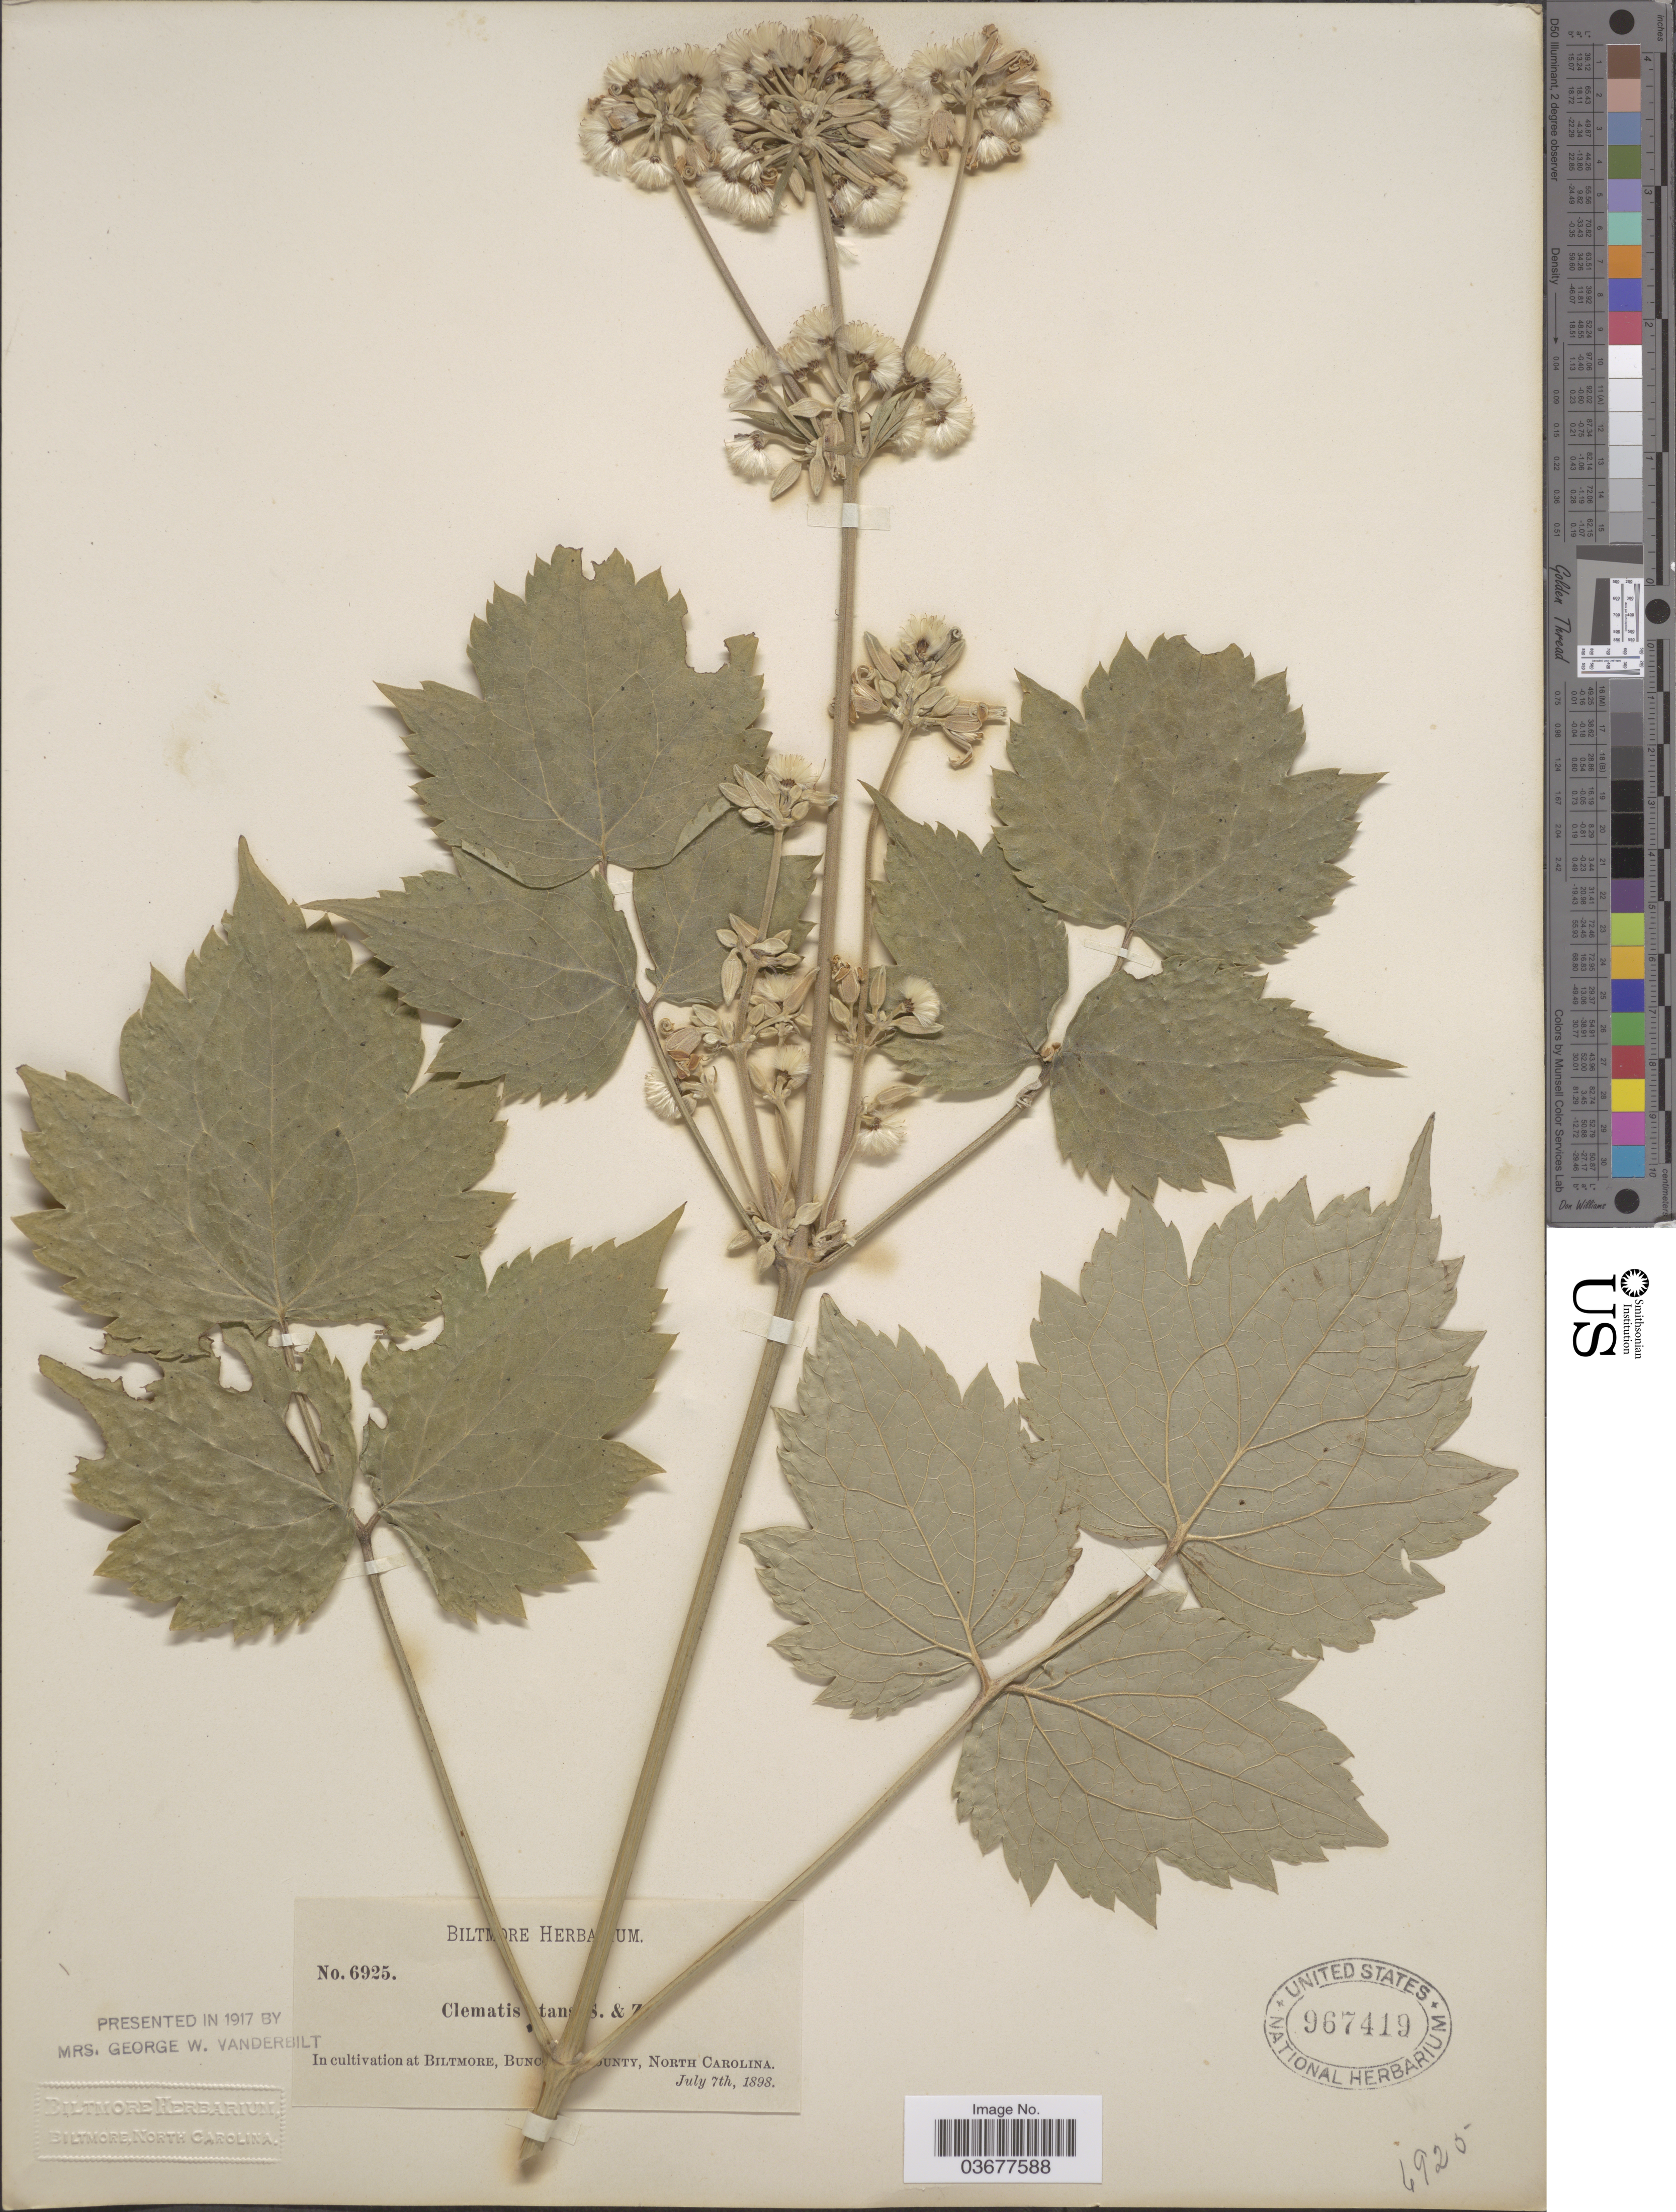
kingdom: Plantae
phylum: Tracheophyta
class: Magnoliopsida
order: Ranunculales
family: Ranunculaceae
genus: Clematis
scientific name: Clematis stans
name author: Siebold & Zucc.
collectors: ex herb. Biltmore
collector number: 6925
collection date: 1898-07-07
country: United States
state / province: North Carolina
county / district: Buncombe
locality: At Biltmore.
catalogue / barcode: US 967419